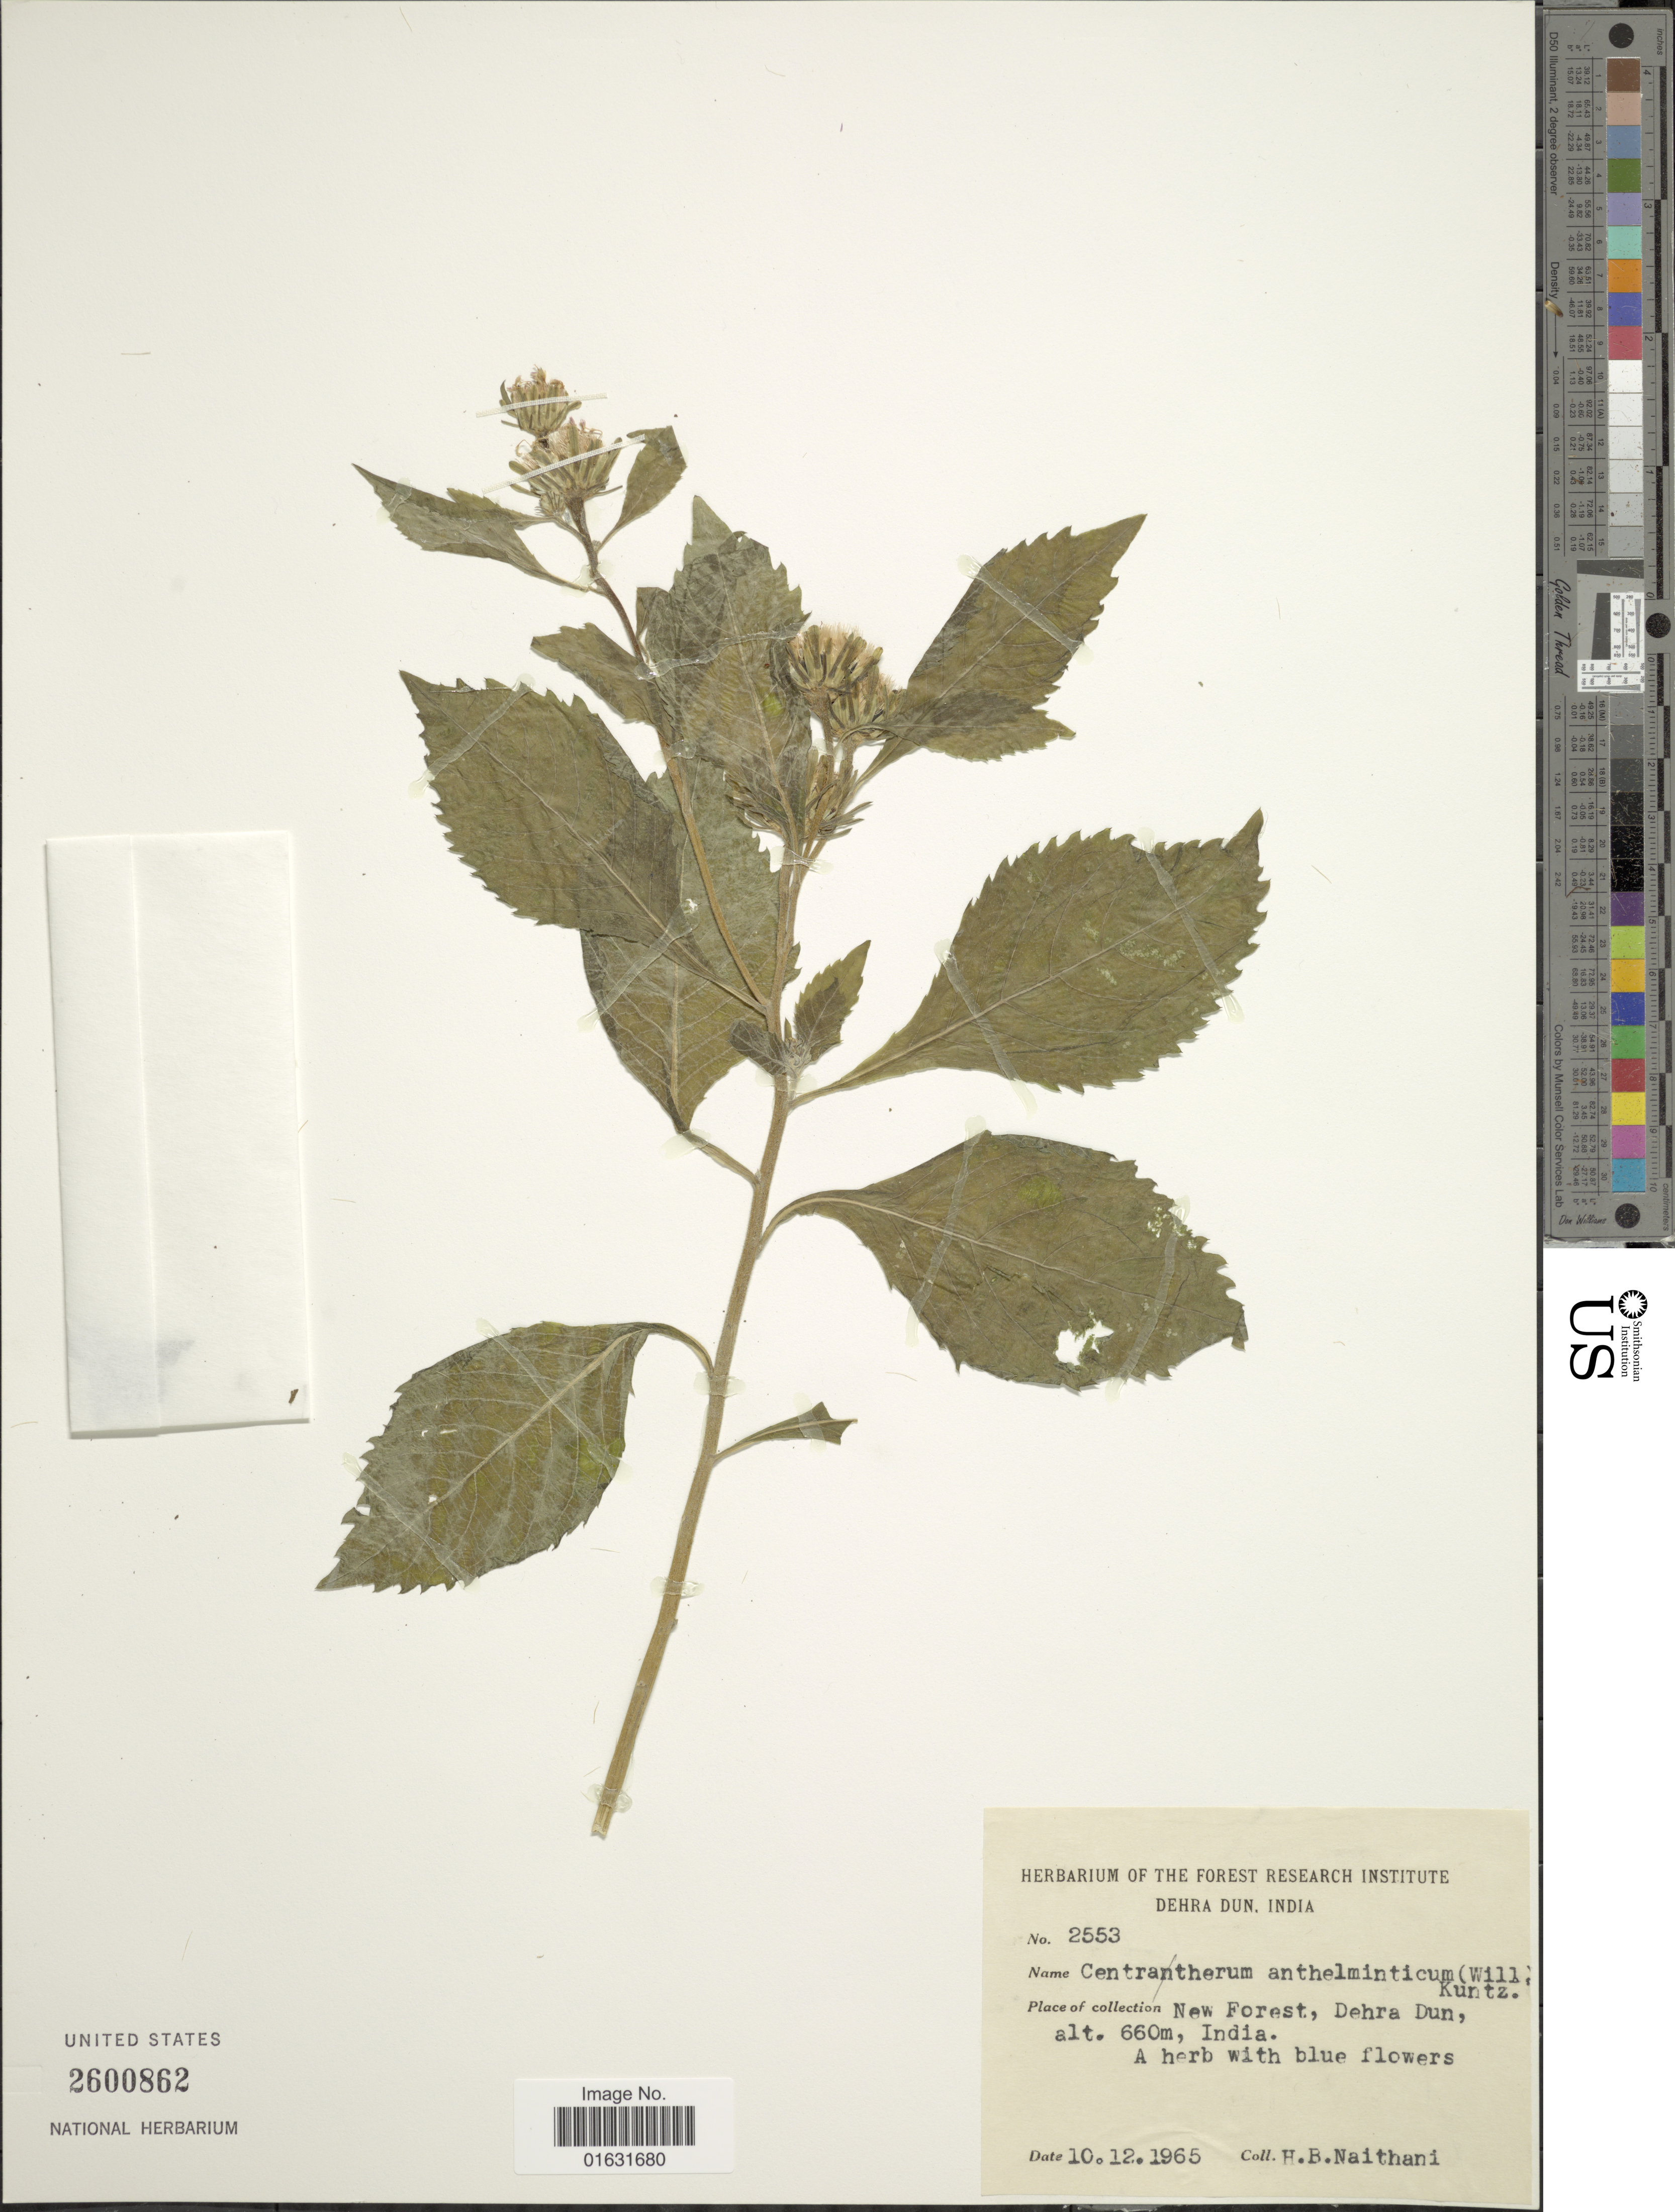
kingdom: Plantae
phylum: Tracheophyta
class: Magnoliopsida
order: Asterales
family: Asteraceae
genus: Baccharoides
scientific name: Baccharoides anthelmintica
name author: (L.) Moench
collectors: H. Naithani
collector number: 2553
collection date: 1965-12-10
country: India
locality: New Forest, Dehra Dun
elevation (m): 660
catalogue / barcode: US 2600862